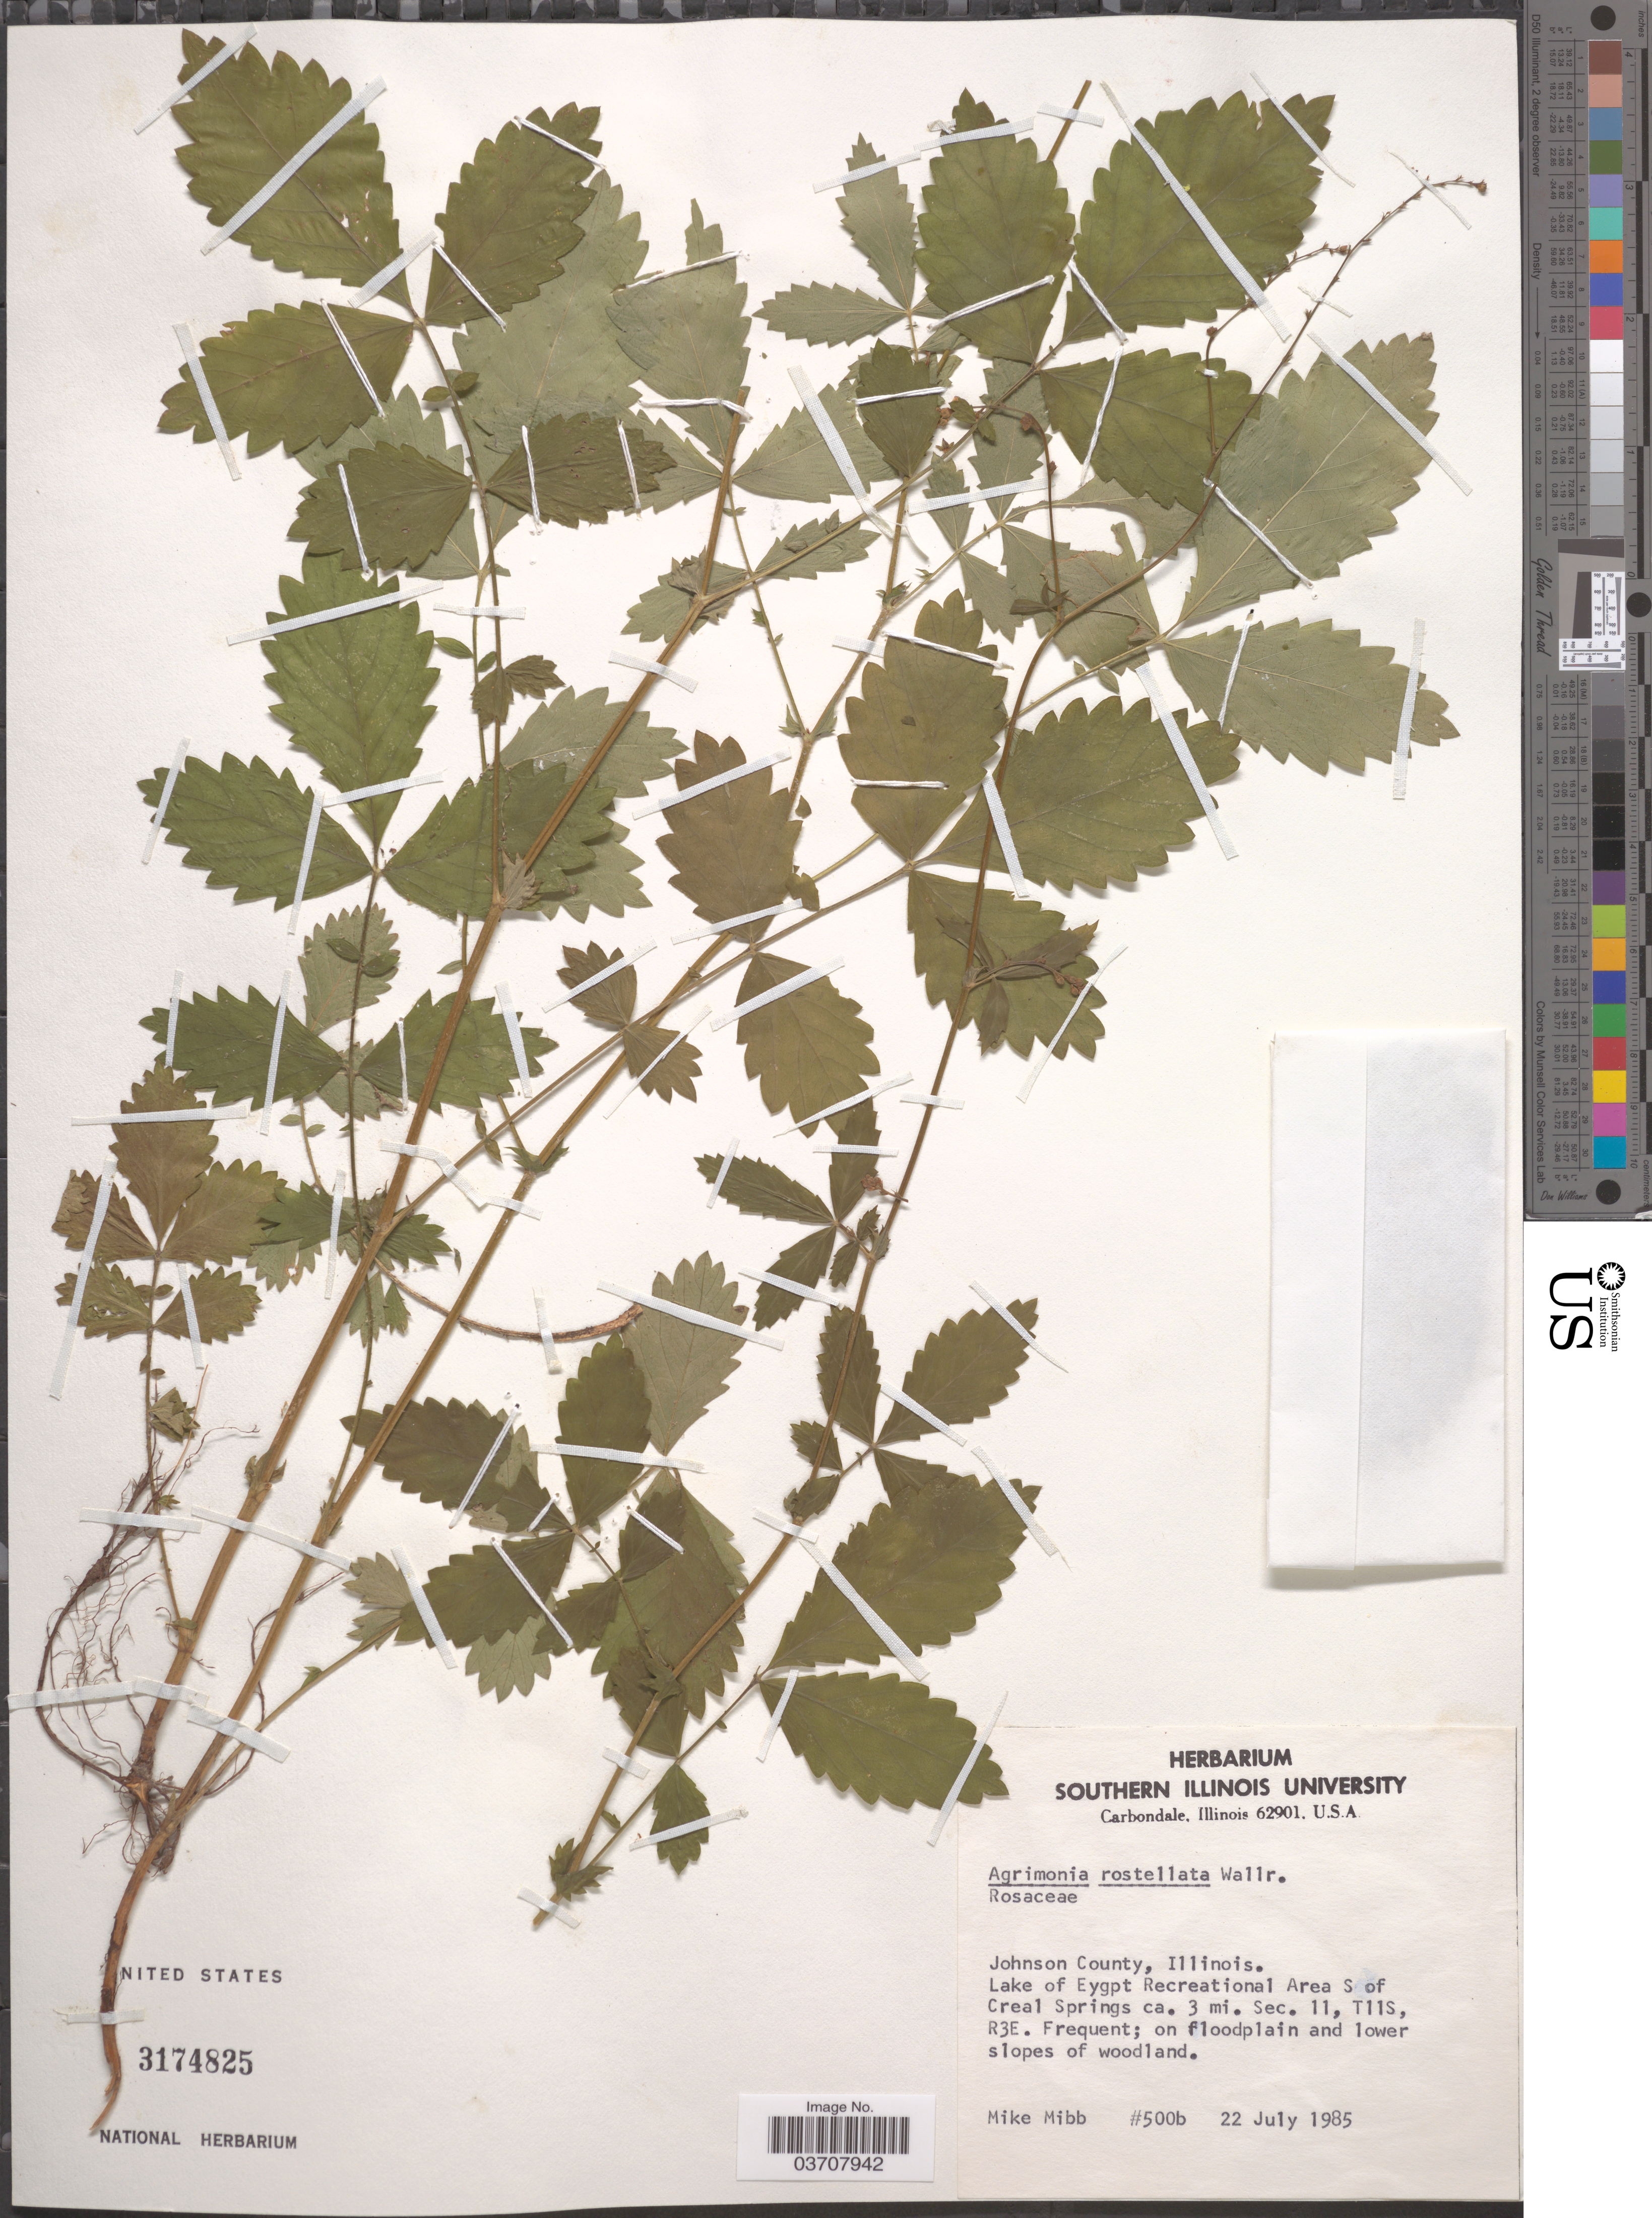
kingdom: Plantae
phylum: Tracheophyta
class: Magnoliopsida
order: Rosales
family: Rosaceae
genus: Agrimonia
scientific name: Agrimonia rostellata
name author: Wallr.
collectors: M. Mibb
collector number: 500b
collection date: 1985-07-22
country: United States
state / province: Illinois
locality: Johnson County. Lake of Eygpt Recreational Area S of Creal Springs ca. 3 mi. Sec. 11, T11S, R3E. On floodplain and lower slopes of woodland.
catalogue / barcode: US 3174825